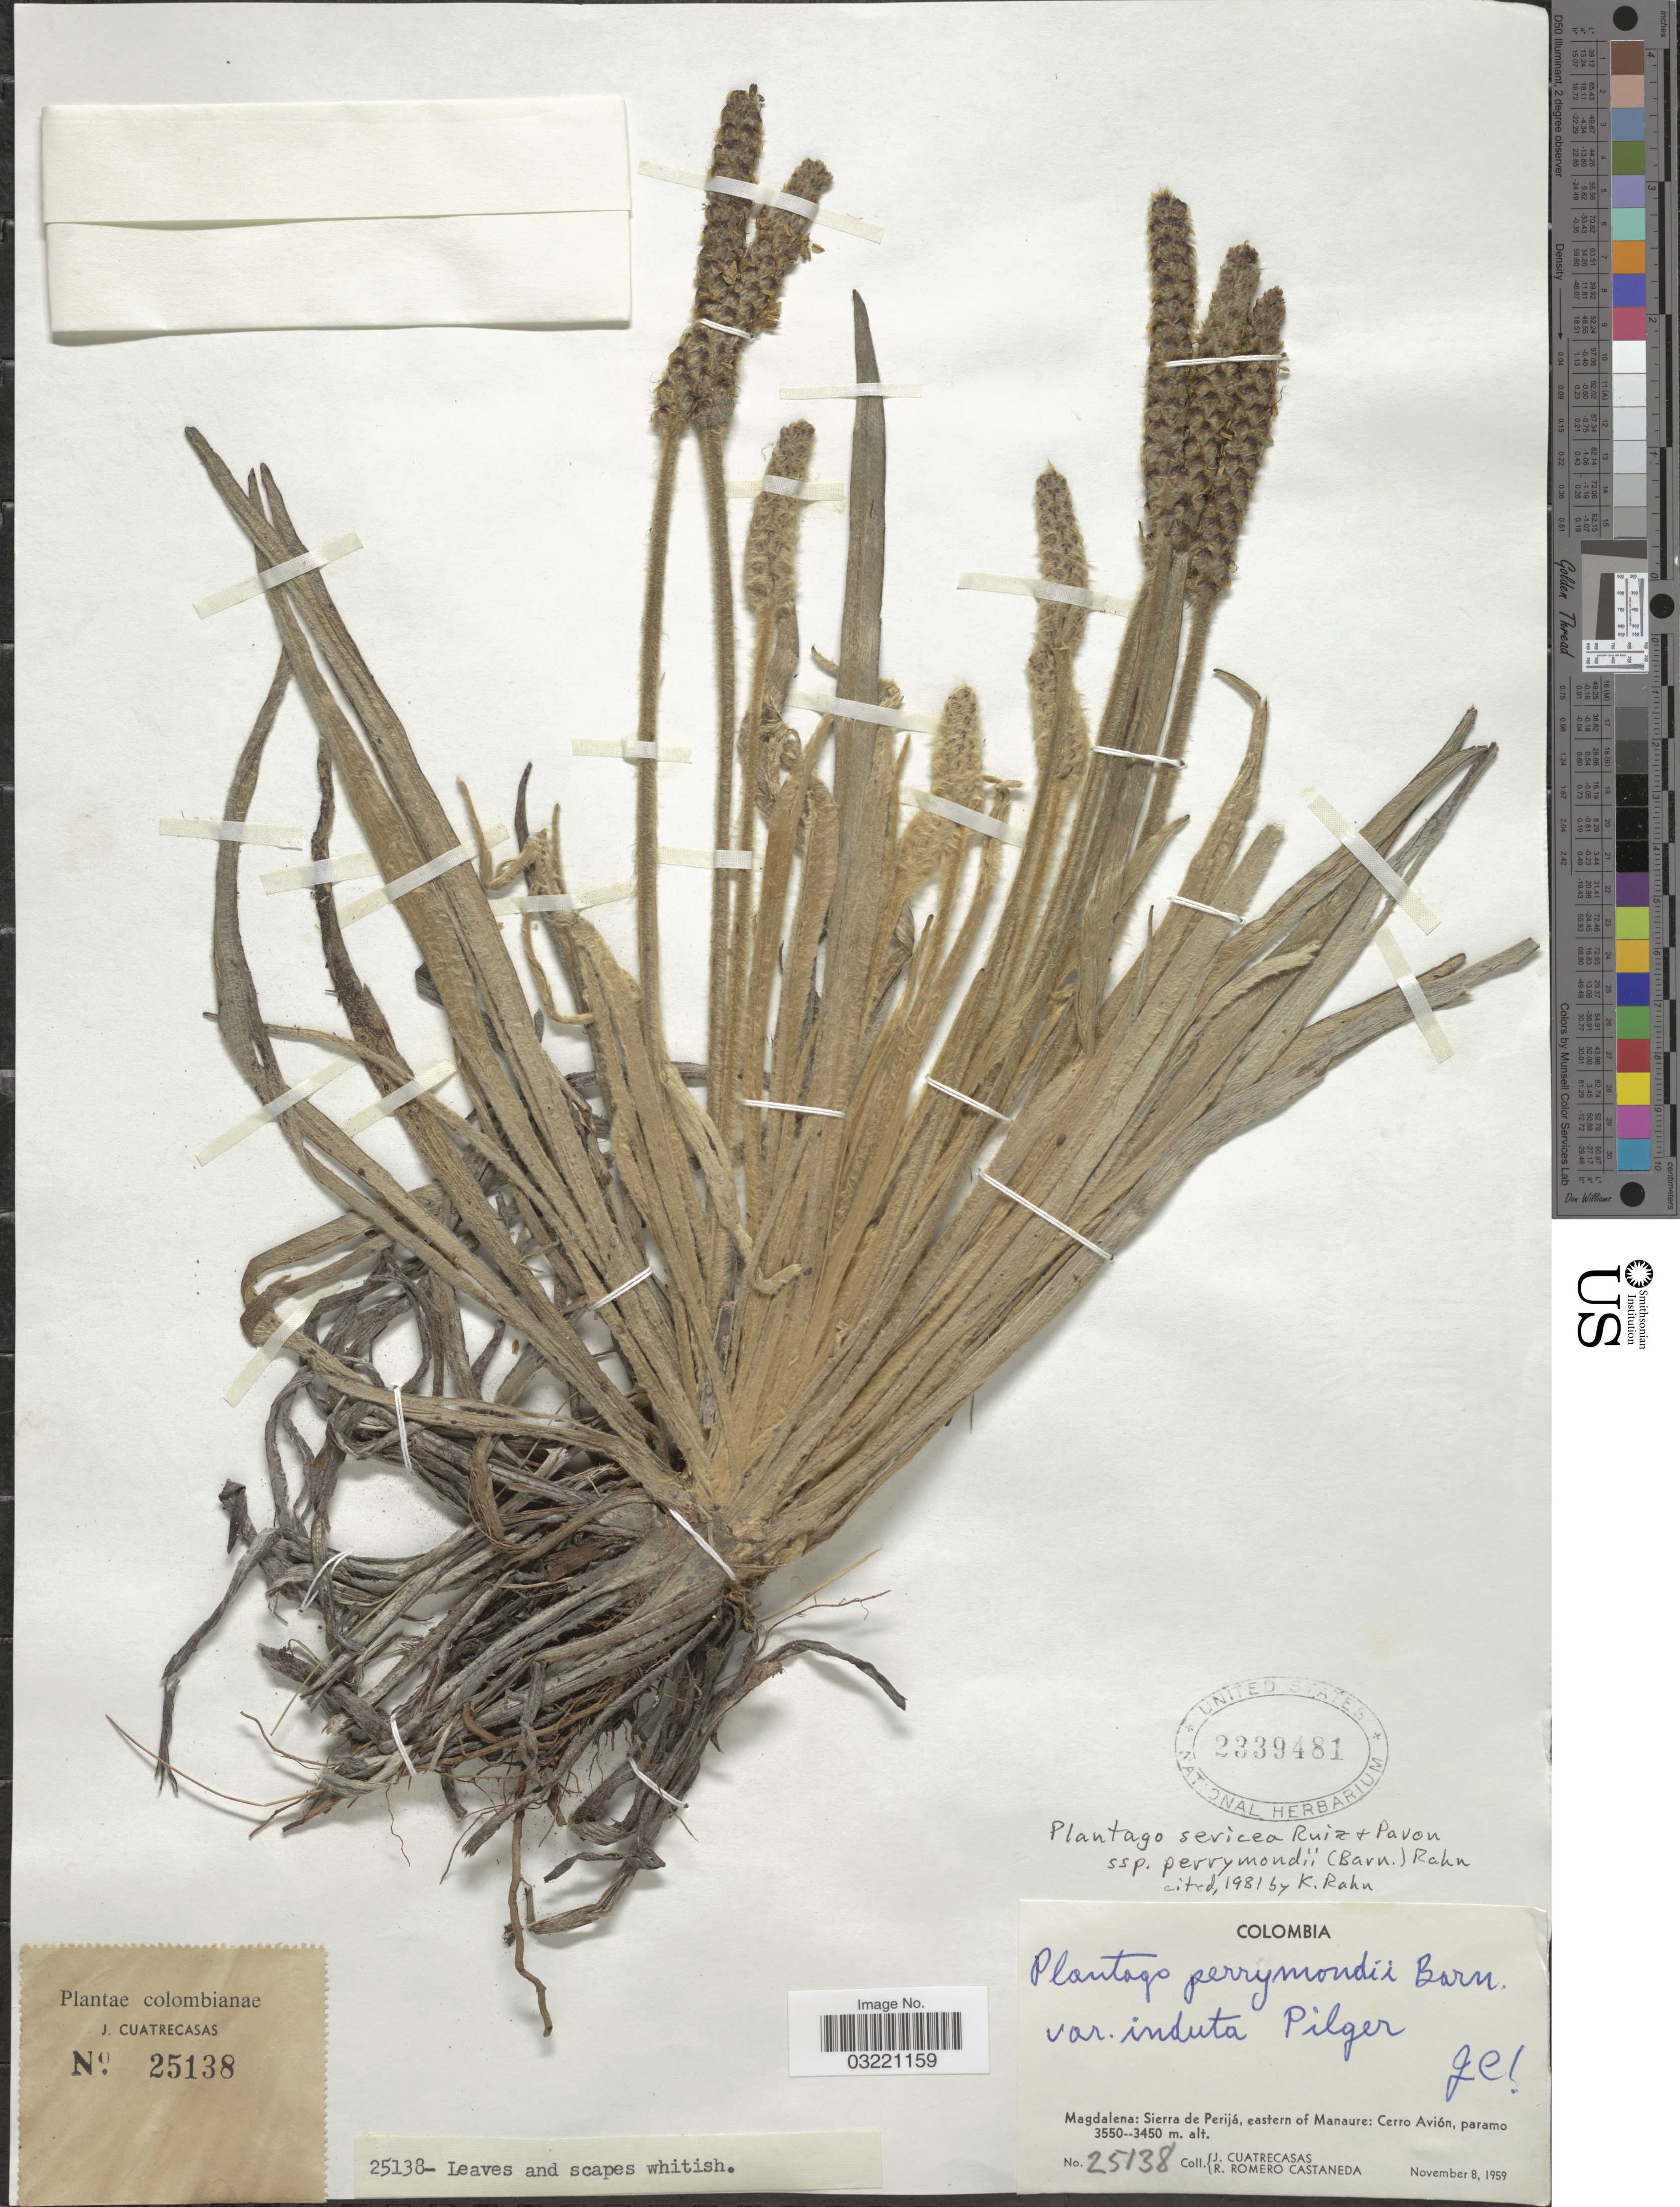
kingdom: Plantae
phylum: Tracheophyta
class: Magnoliopsida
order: Lamiales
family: Plantaginaceae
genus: Plantago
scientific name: Plantago sericea subsp. perrymondii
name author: (Barnéoud) Rahn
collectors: J. Cuatrecasas & R. Romero Castañeda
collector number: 25138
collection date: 1959-11-08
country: Colombia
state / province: Magdalena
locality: Sierra de Perijá, eastern of Manaure: Cerro Avión.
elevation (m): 3450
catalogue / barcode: US 2339481